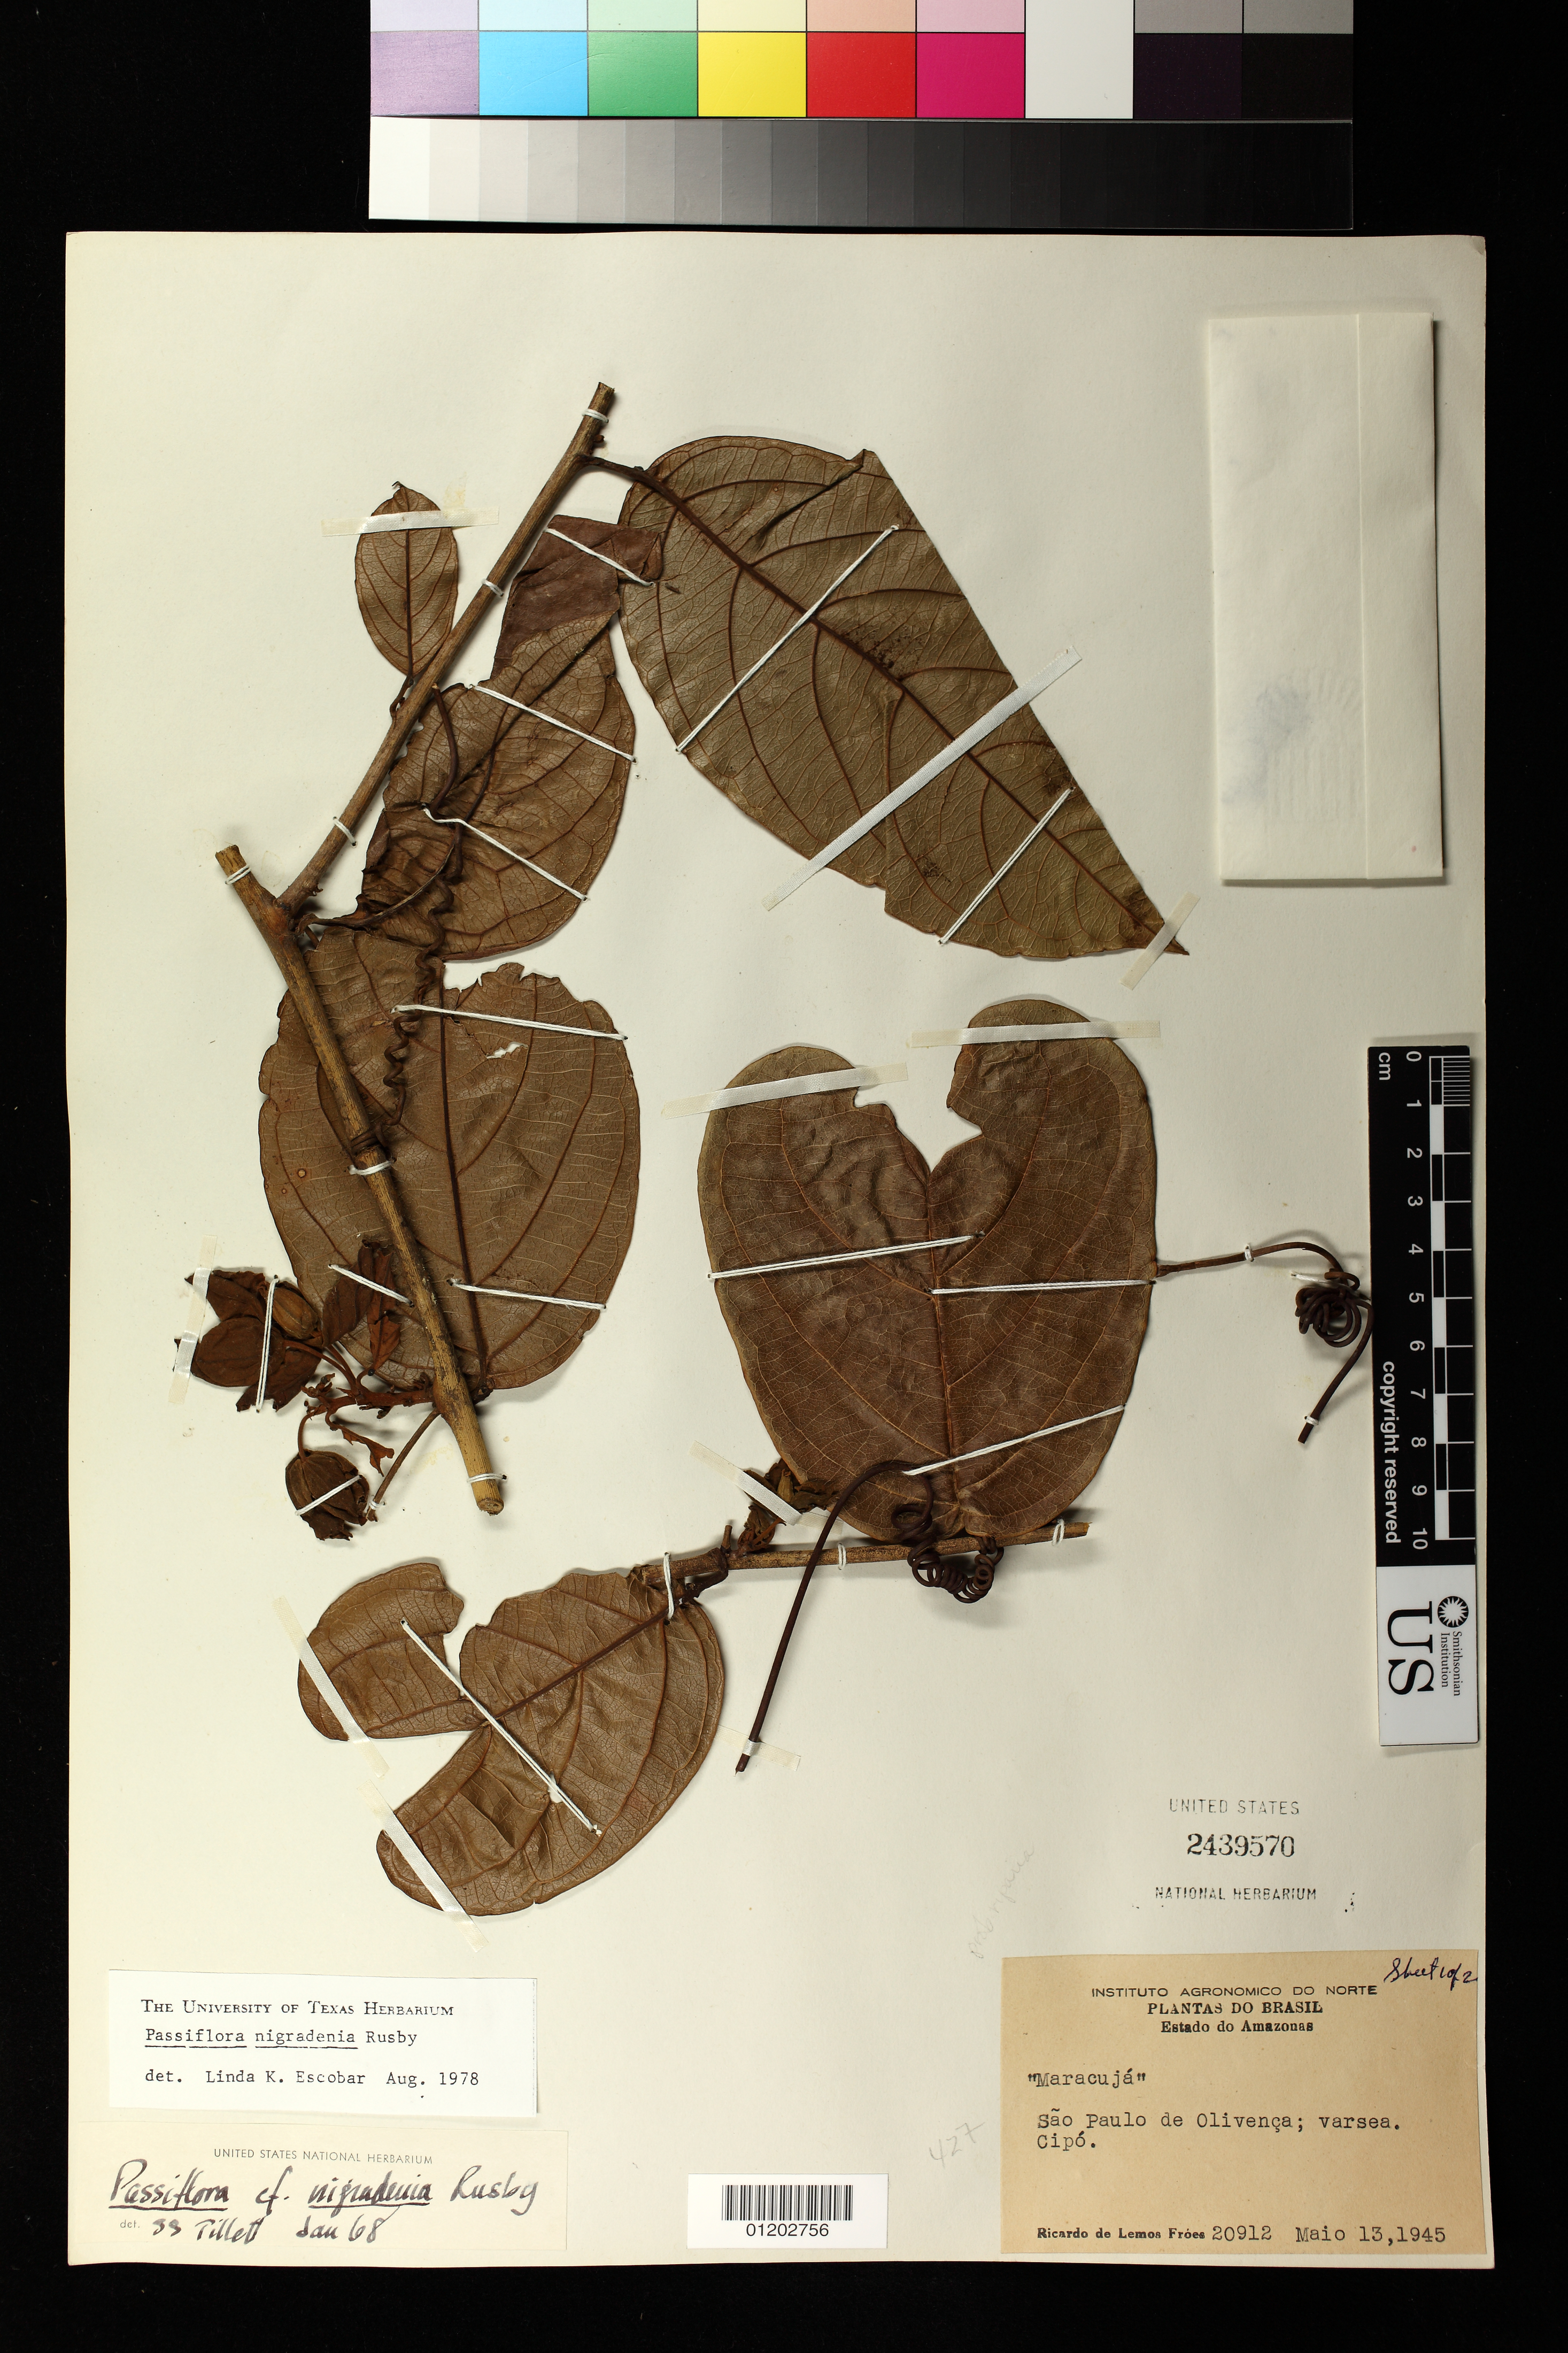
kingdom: Plantae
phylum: Tracheophyta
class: Magnoliopsida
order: Malpighiales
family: Passifloraceae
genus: Passiflora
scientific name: Passiflora nigradenia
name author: Rusby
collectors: R. L. Fróes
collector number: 20912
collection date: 1945-05-13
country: Brazil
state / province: Amazonas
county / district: Sao Paulo de Olivenca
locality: Cipo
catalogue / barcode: US 2439570